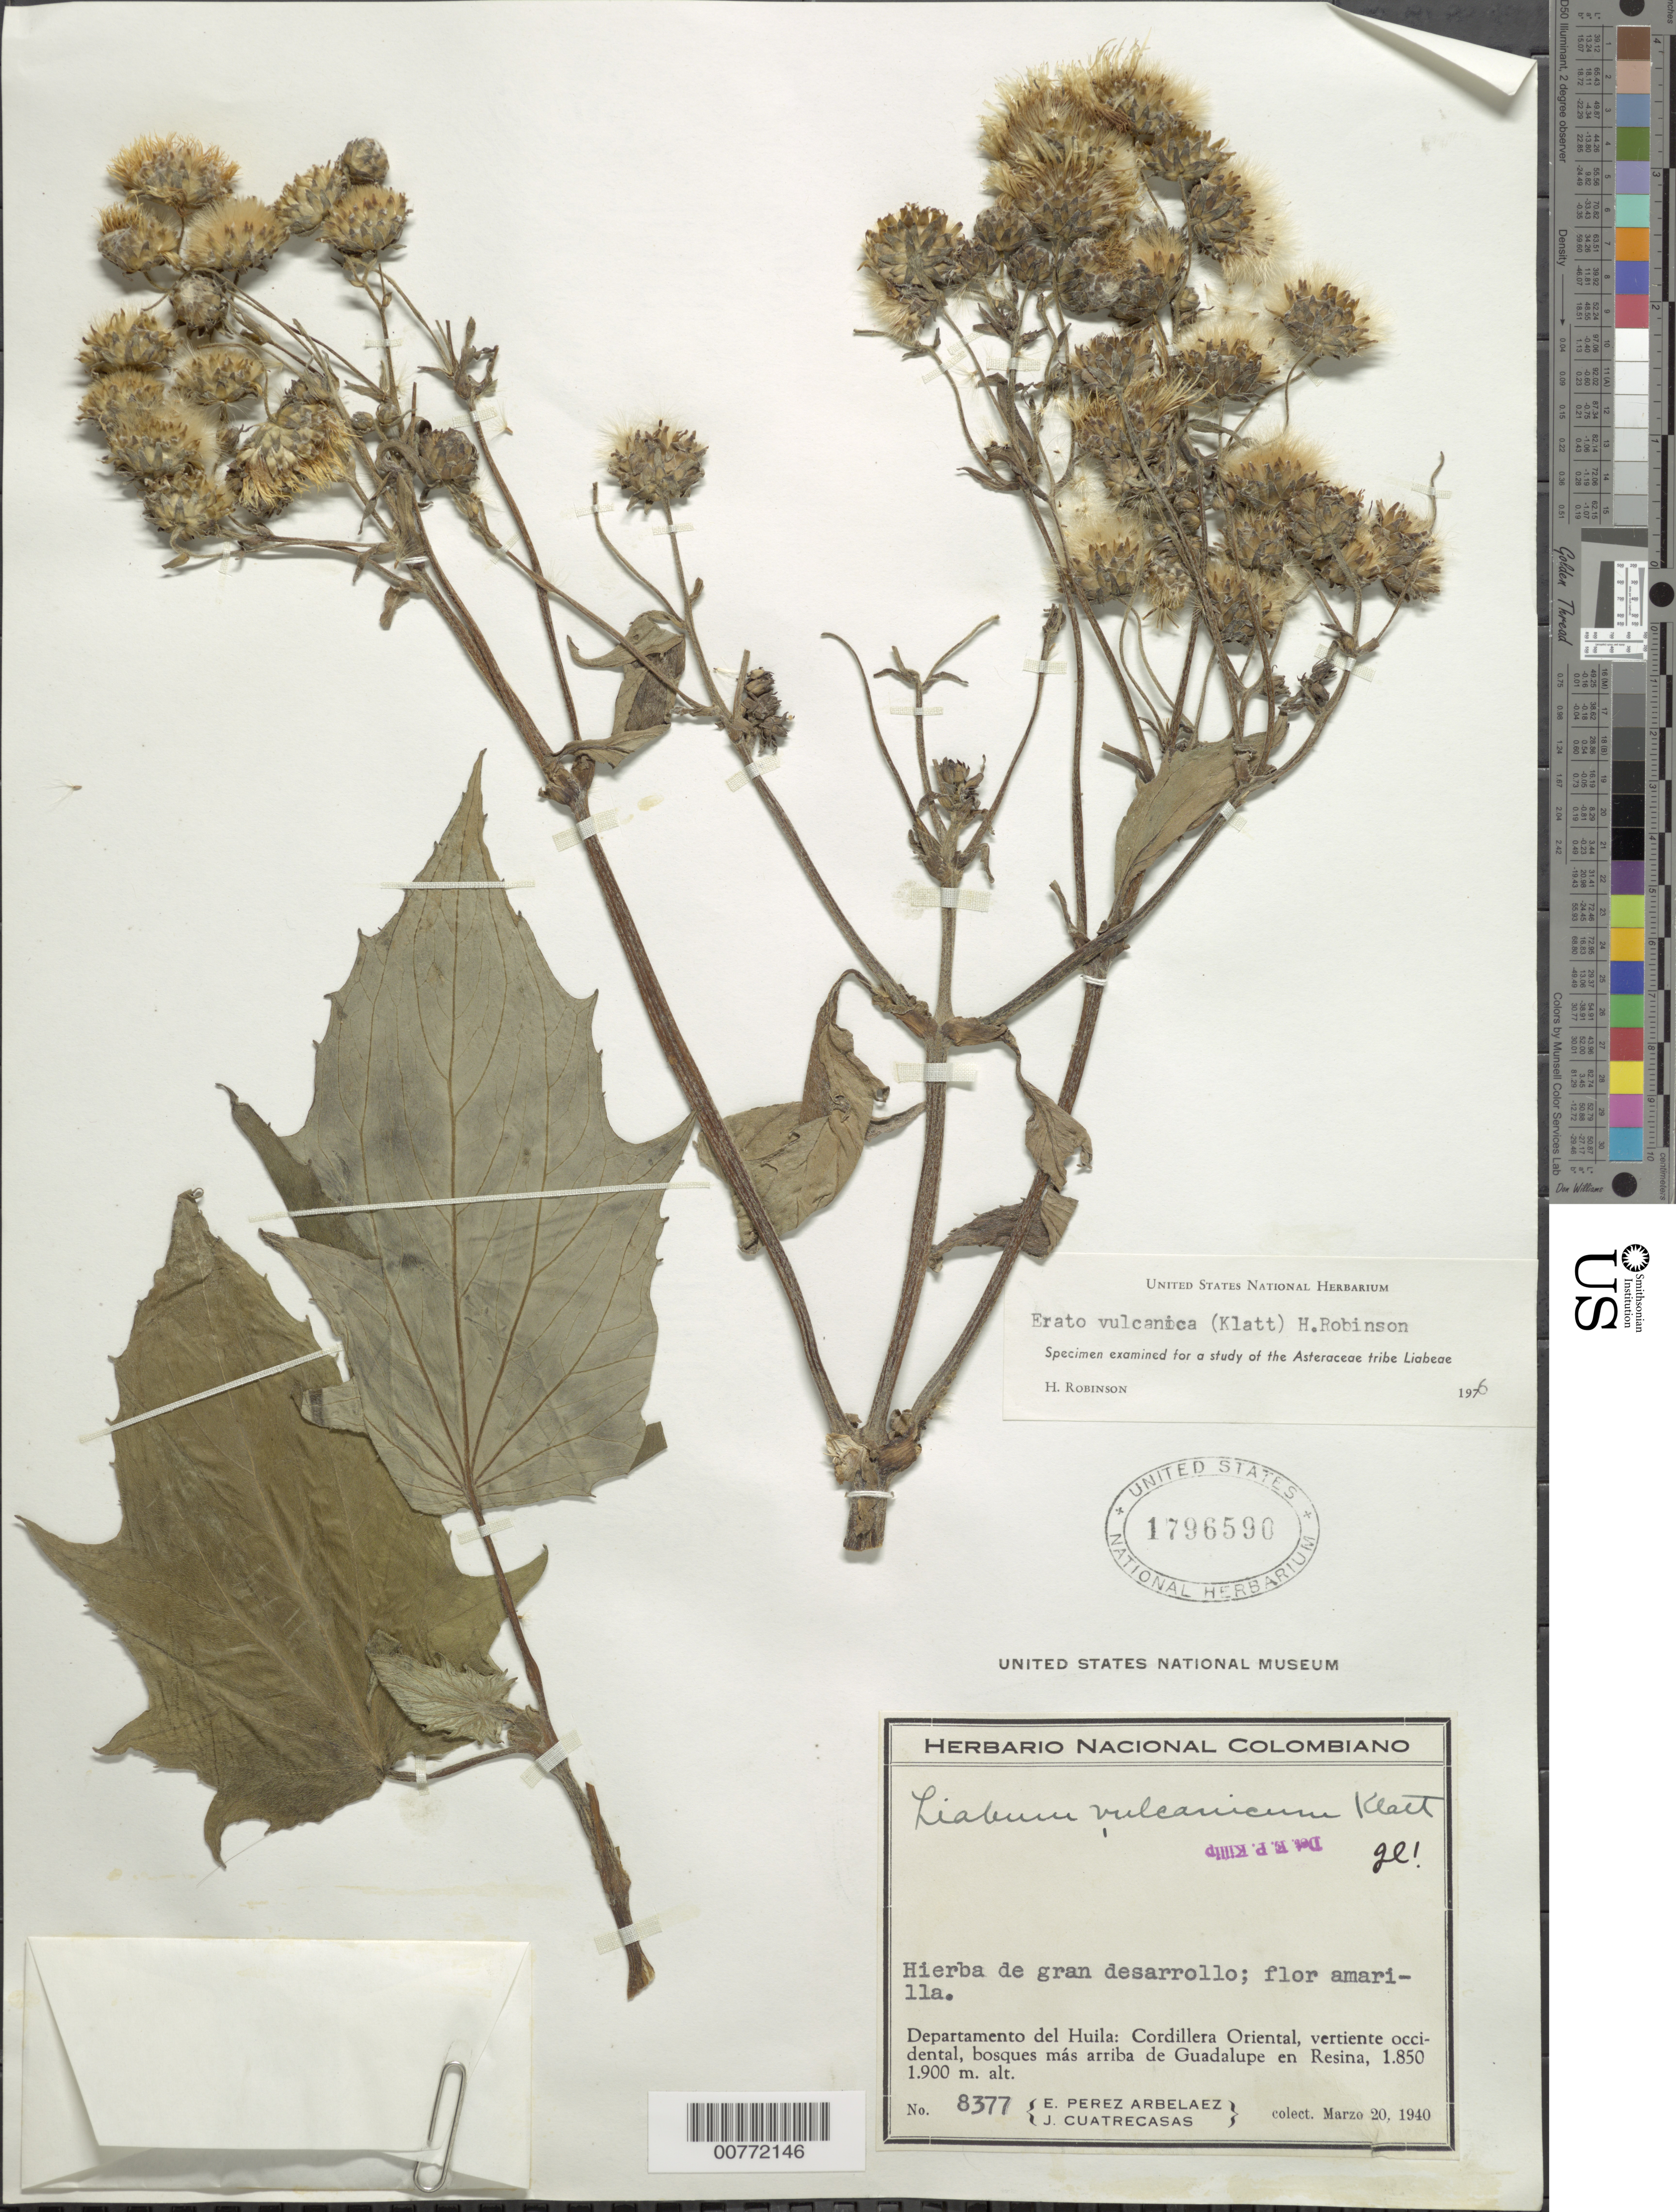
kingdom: Plantae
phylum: Tracheophyta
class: Magnoliopsida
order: Asterales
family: Asteraceae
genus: Erato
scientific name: Erato vulcanica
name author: (Klatt) H. Rob.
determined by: Robinson, Harold E., (US)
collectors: E. Pérez Arbeláez & J. Cuatrecasas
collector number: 8377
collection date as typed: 20-Mar-40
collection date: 1940-03-20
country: Colombia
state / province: Huila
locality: Cordillera Oriental, vertiente occidental, más arriba de Guadalupe en Resina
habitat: Bosque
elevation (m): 1850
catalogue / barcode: US 1796590